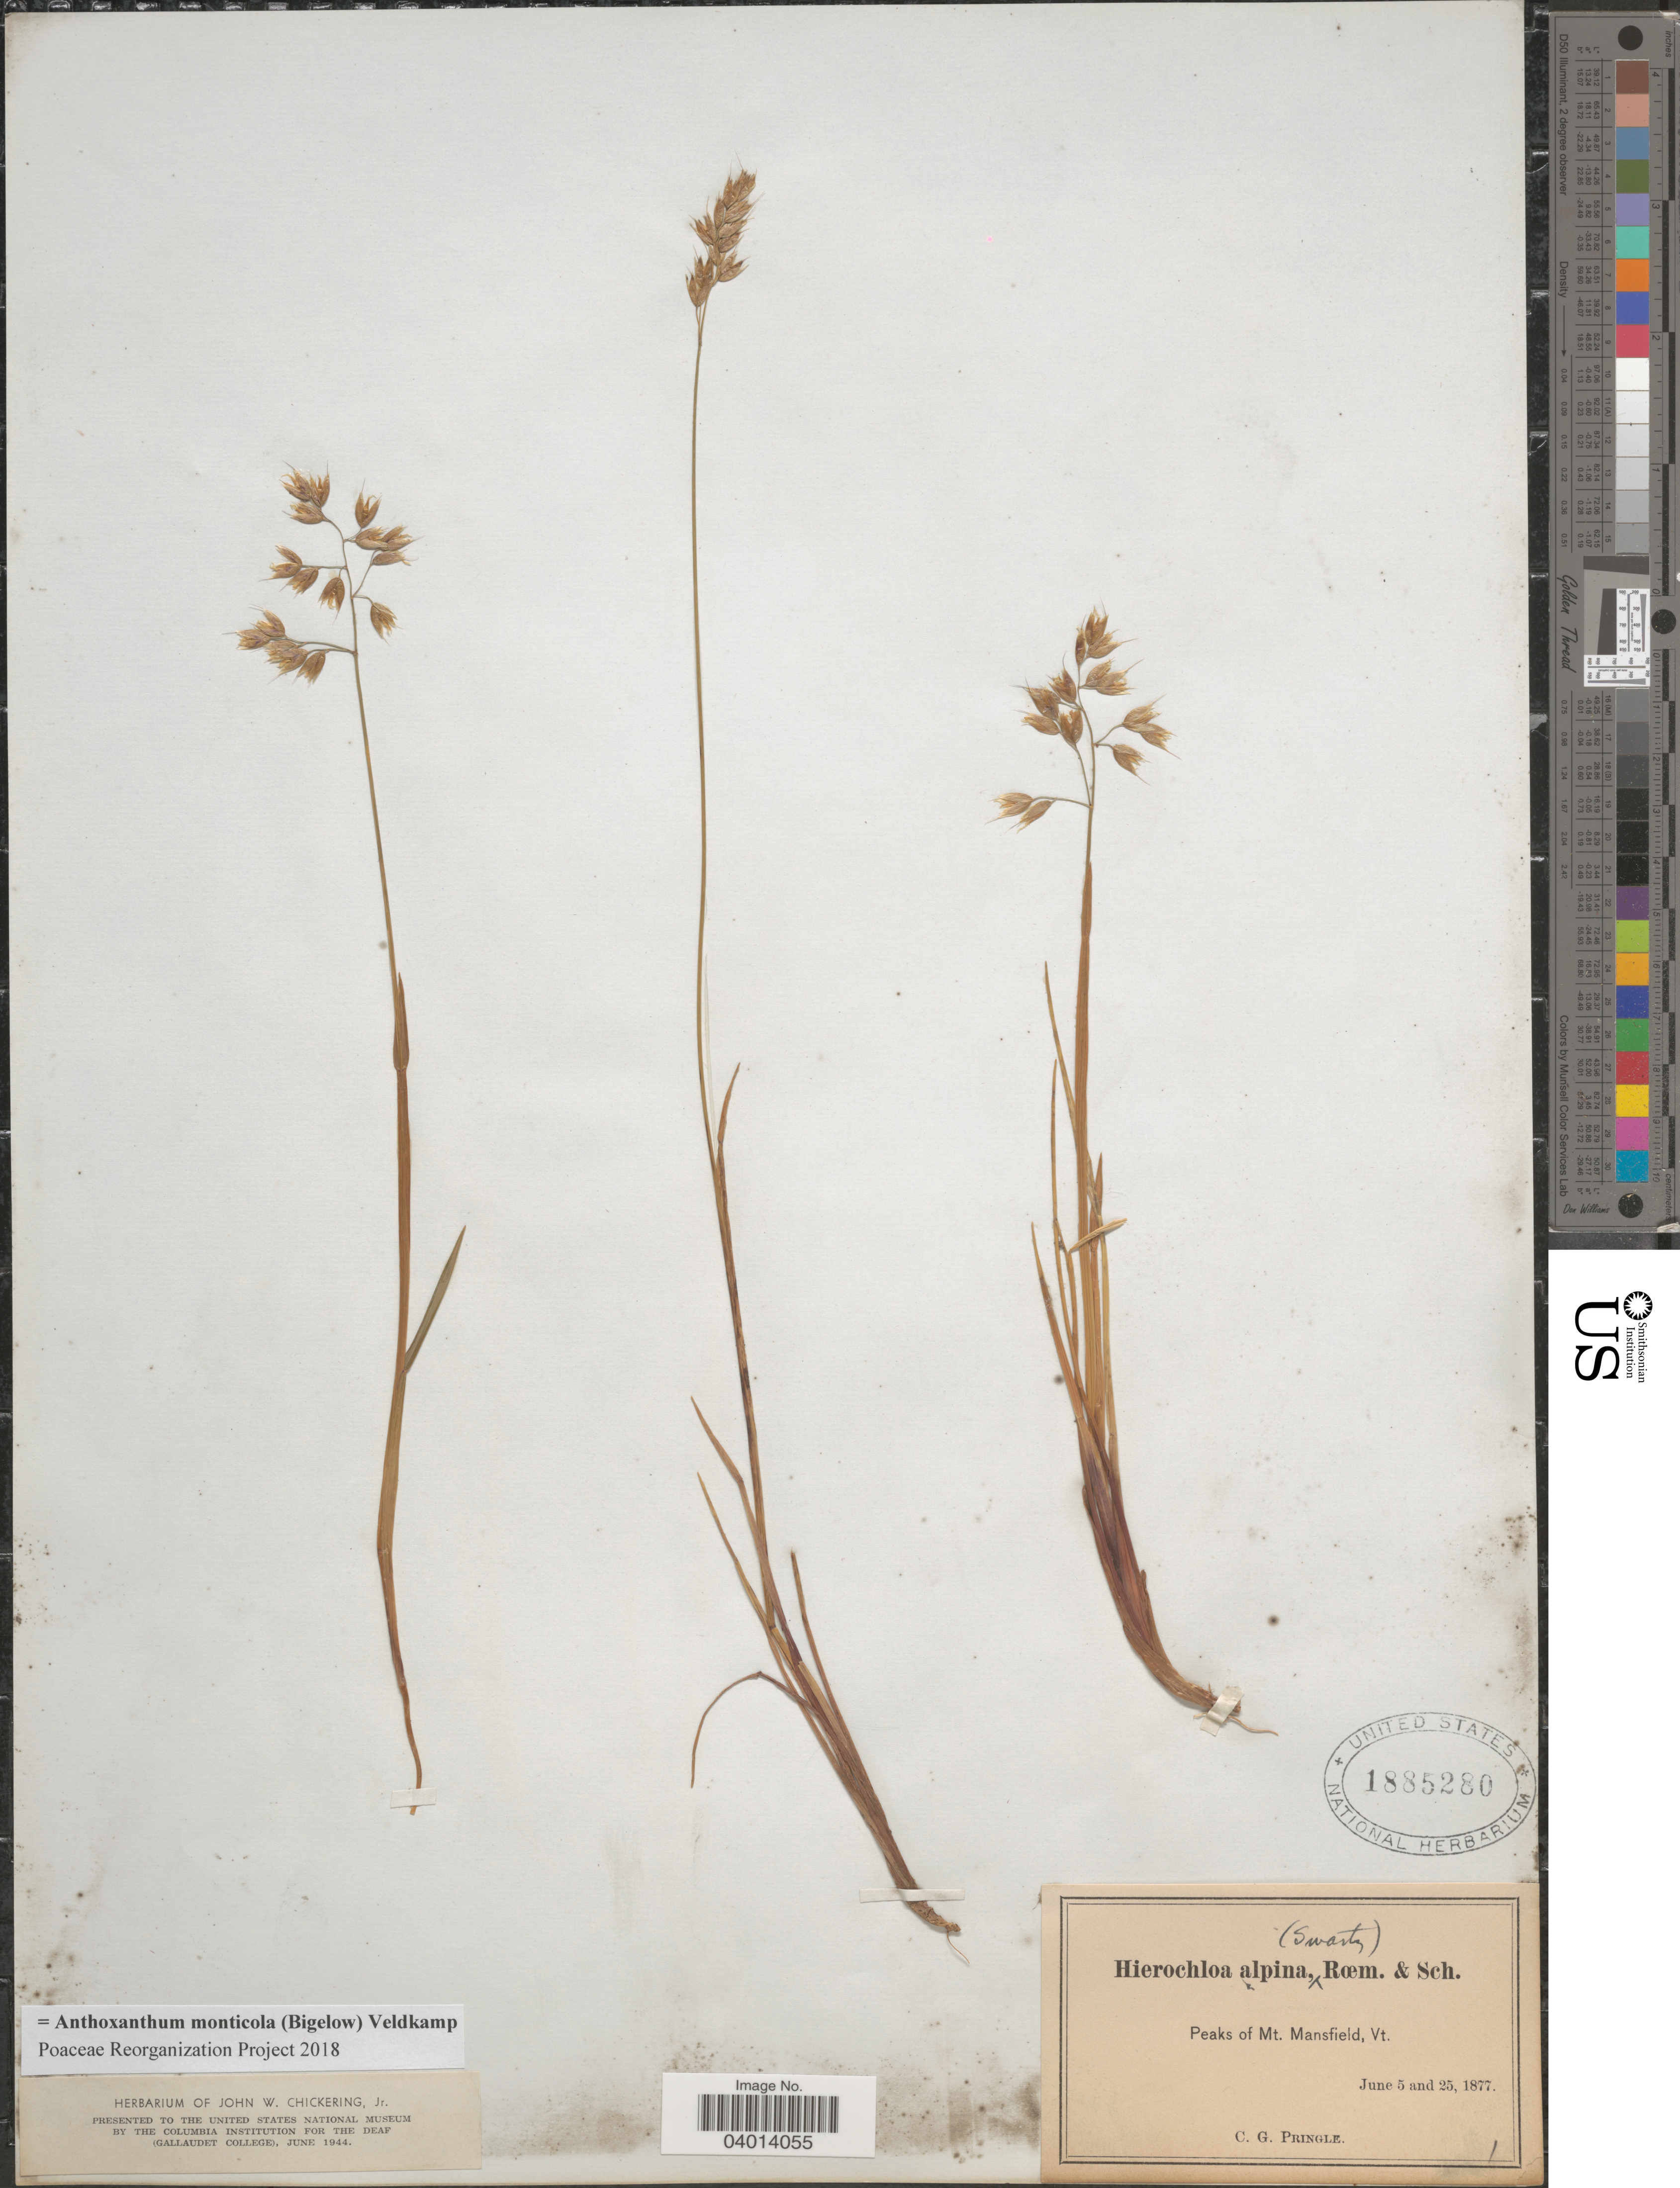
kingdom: Plantae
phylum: Tracheophyta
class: Liliopsida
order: Poales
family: Poaceae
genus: Anthoxanthum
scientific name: Anthoxanthum monticola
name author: (Bigelow) Veldkamp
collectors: C. G. Pringle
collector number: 1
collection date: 1877-06-05/1877-06-25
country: United States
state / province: Vermont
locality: Peaks of Mt. Mansfield.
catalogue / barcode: US 1885280